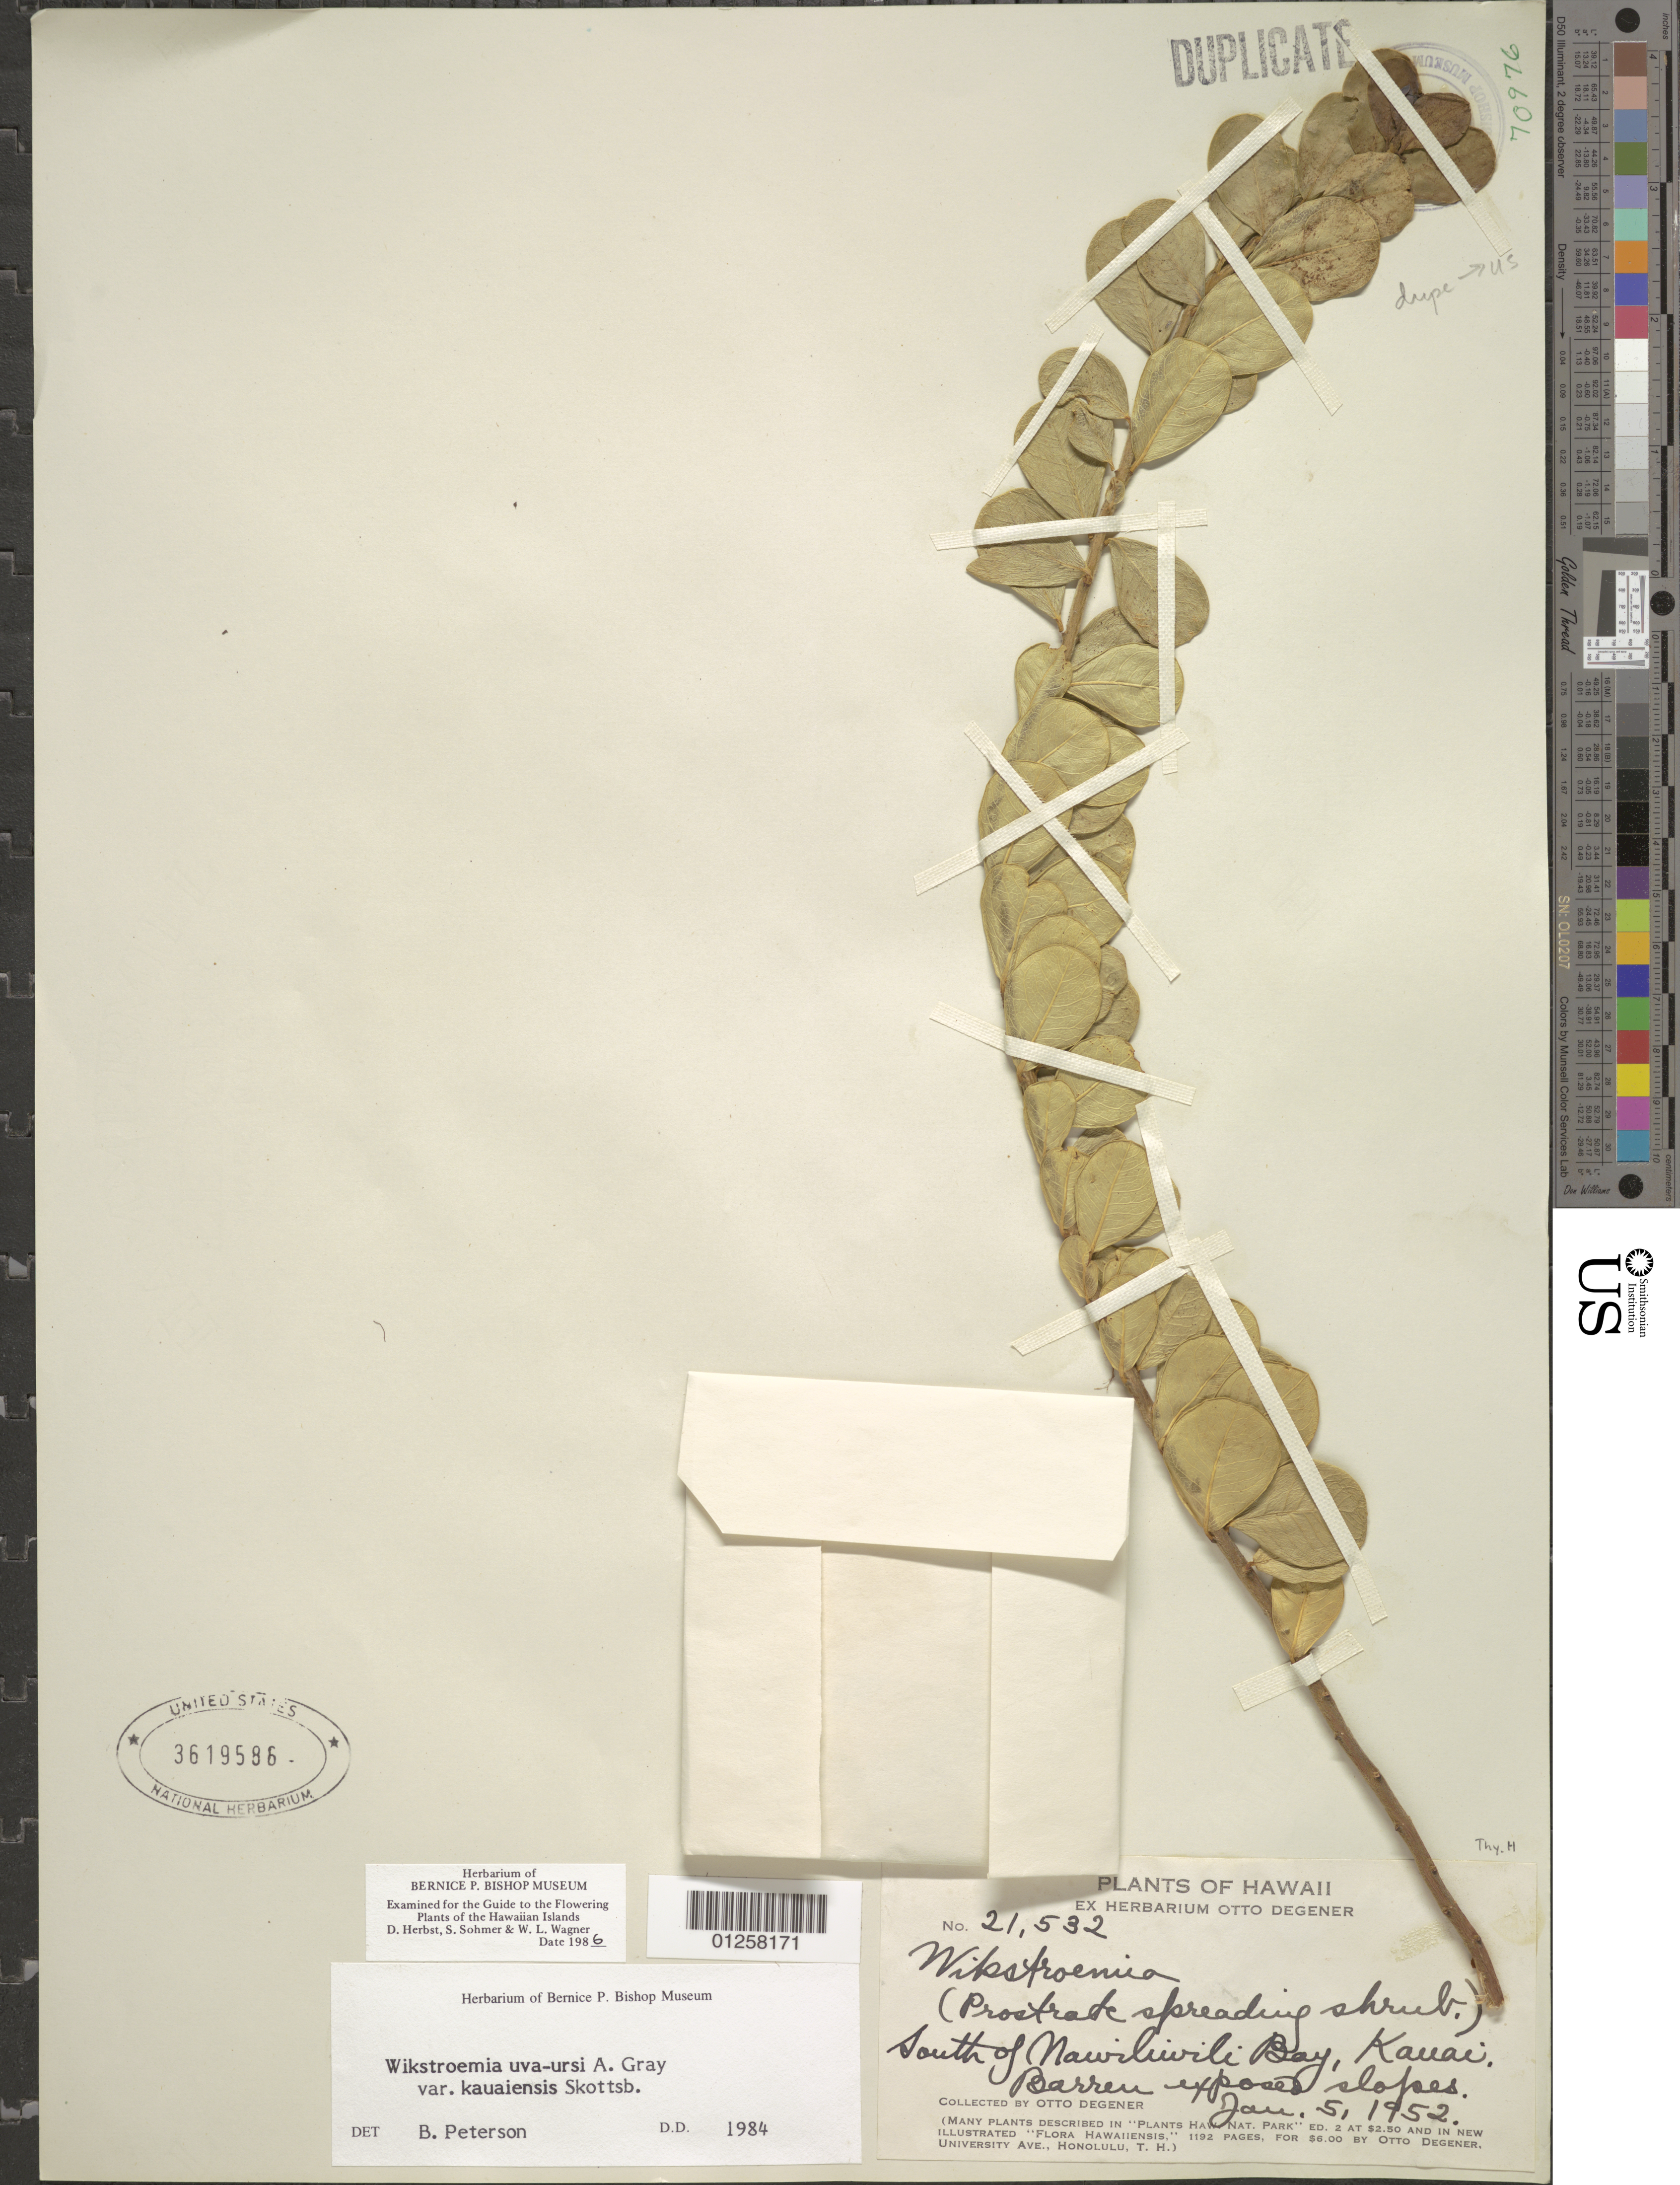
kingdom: Plantae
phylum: Tracheophyta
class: Magnoliopsida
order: Malvales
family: Thymelaeaceae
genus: Wikstroemia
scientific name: Wikstroemia uva-ursi var. kauaiensis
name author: Skottsb.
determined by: Peterson, B.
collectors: O. Degener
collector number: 21532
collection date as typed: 5 Jan 1952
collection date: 1952-01-05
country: United States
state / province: Hawaii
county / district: Kauai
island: Kaua'i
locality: South slope of Nawiliwili Bay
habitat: Barren exposed slopes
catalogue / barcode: US 3619586